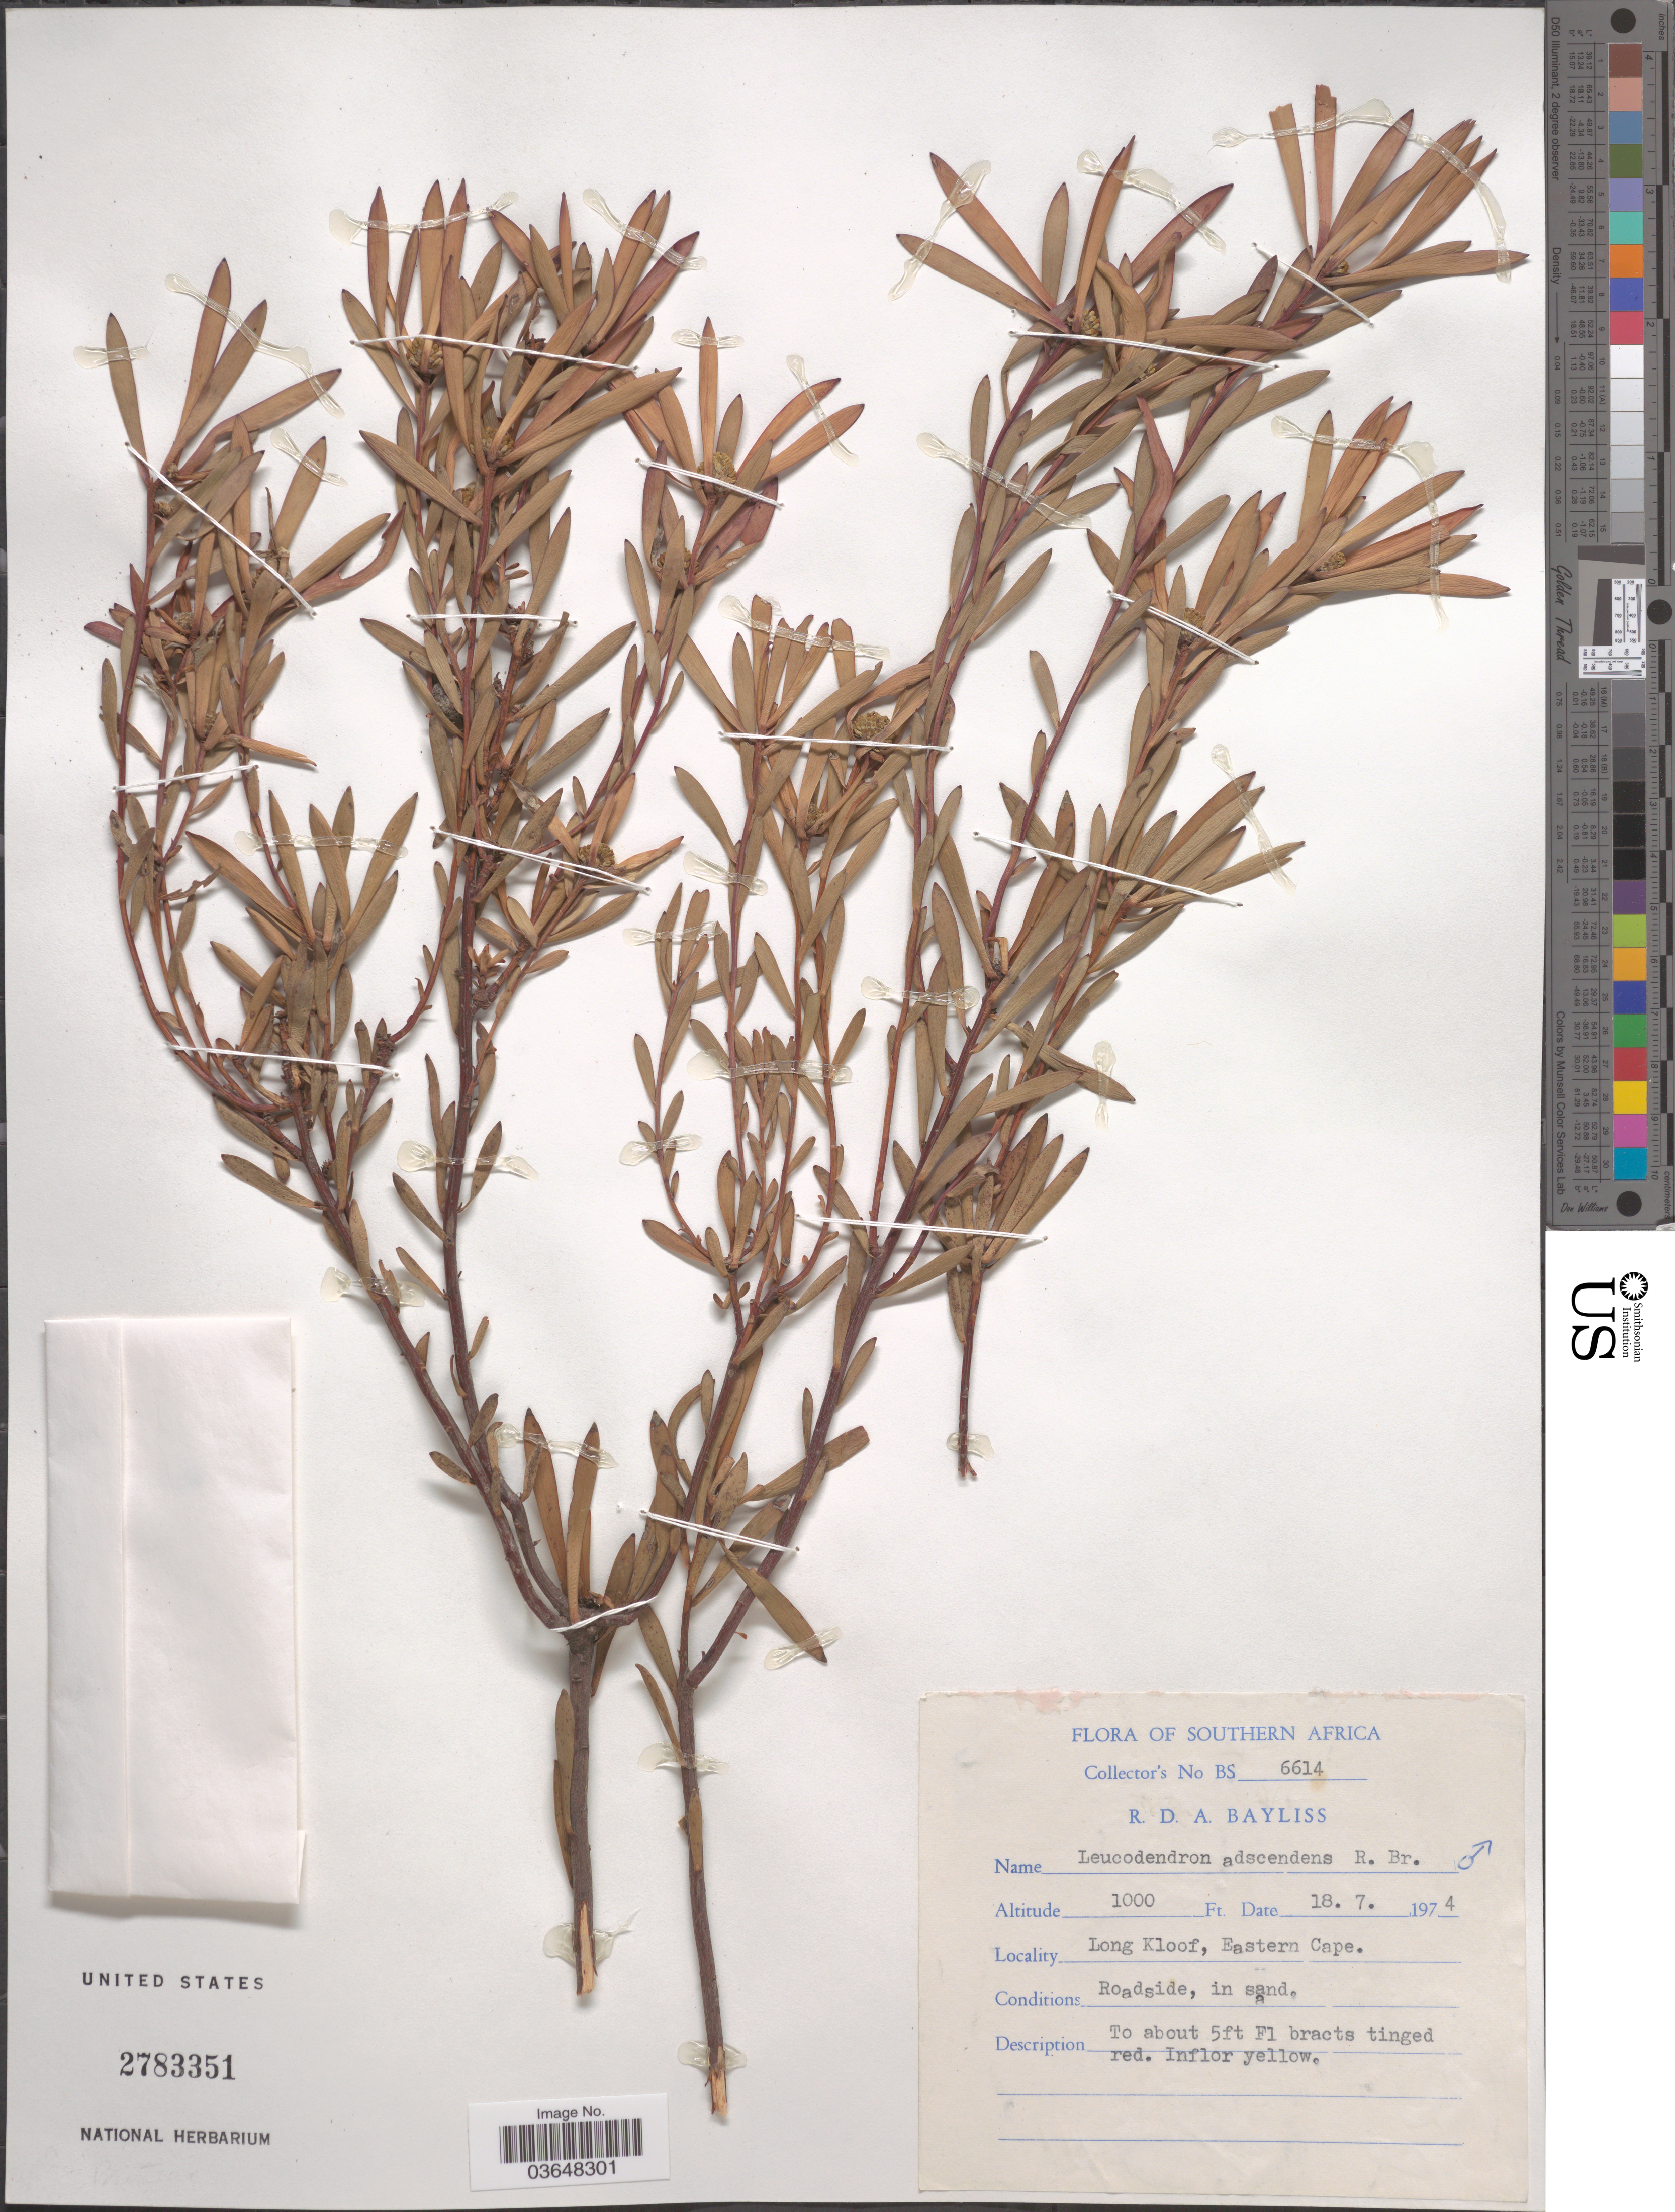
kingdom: Plantae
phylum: Tracheophyta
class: Magnoliopsida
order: Proteales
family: Proteaceae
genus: Leucadendron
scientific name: Leucadendron salignum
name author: P.J. Bergius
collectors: R. Bayliss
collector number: BS 6614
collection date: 1974-07-18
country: South Africa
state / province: Eastern Cape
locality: Southern Africa. Long Kloof.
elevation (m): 305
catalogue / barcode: US 2783351